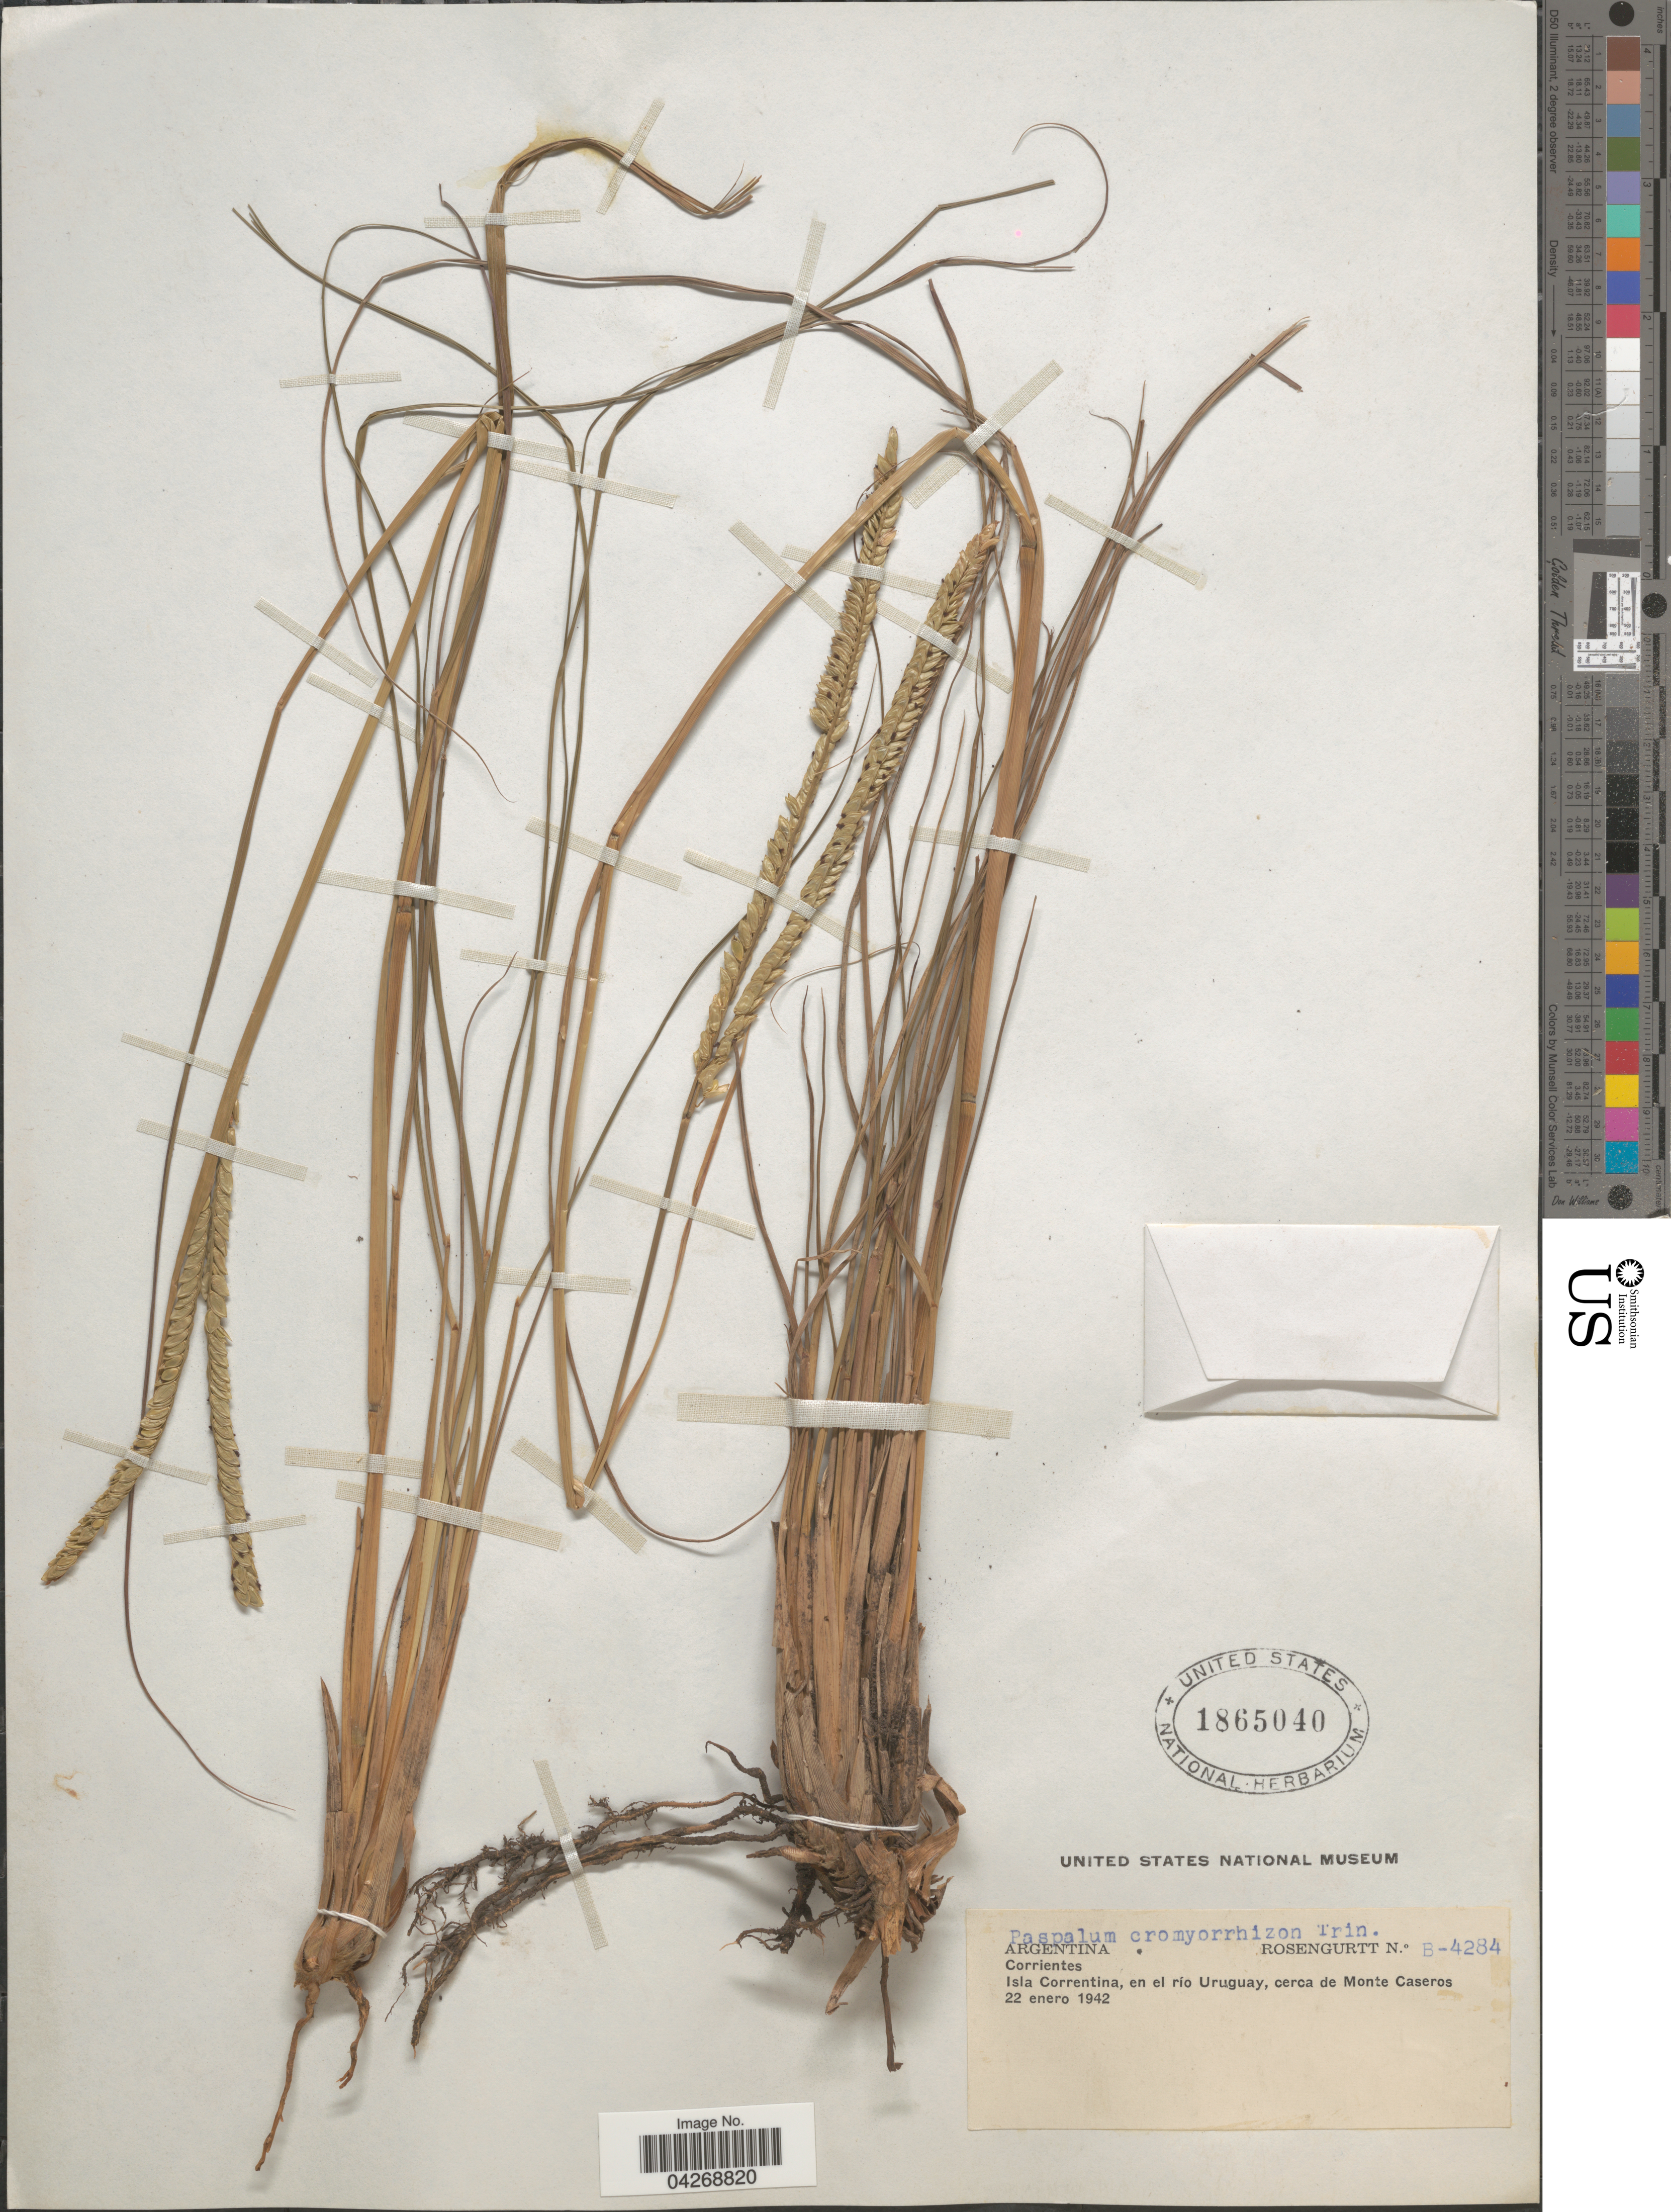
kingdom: Plantae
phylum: Tracheophyta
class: Liliopsida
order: Poales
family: Poaceae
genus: Paspalum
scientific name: Paspalum cromyorhizon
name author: Trin. ex Döll in Mart.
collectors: Rosengurtt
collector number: B-4284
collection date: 1942-01-22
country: Argentina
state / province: Corrientes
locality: Corrientes. Isla Correntina, en el río Uruguay, cerca de Monte Caseros.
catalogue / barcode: US 1865040